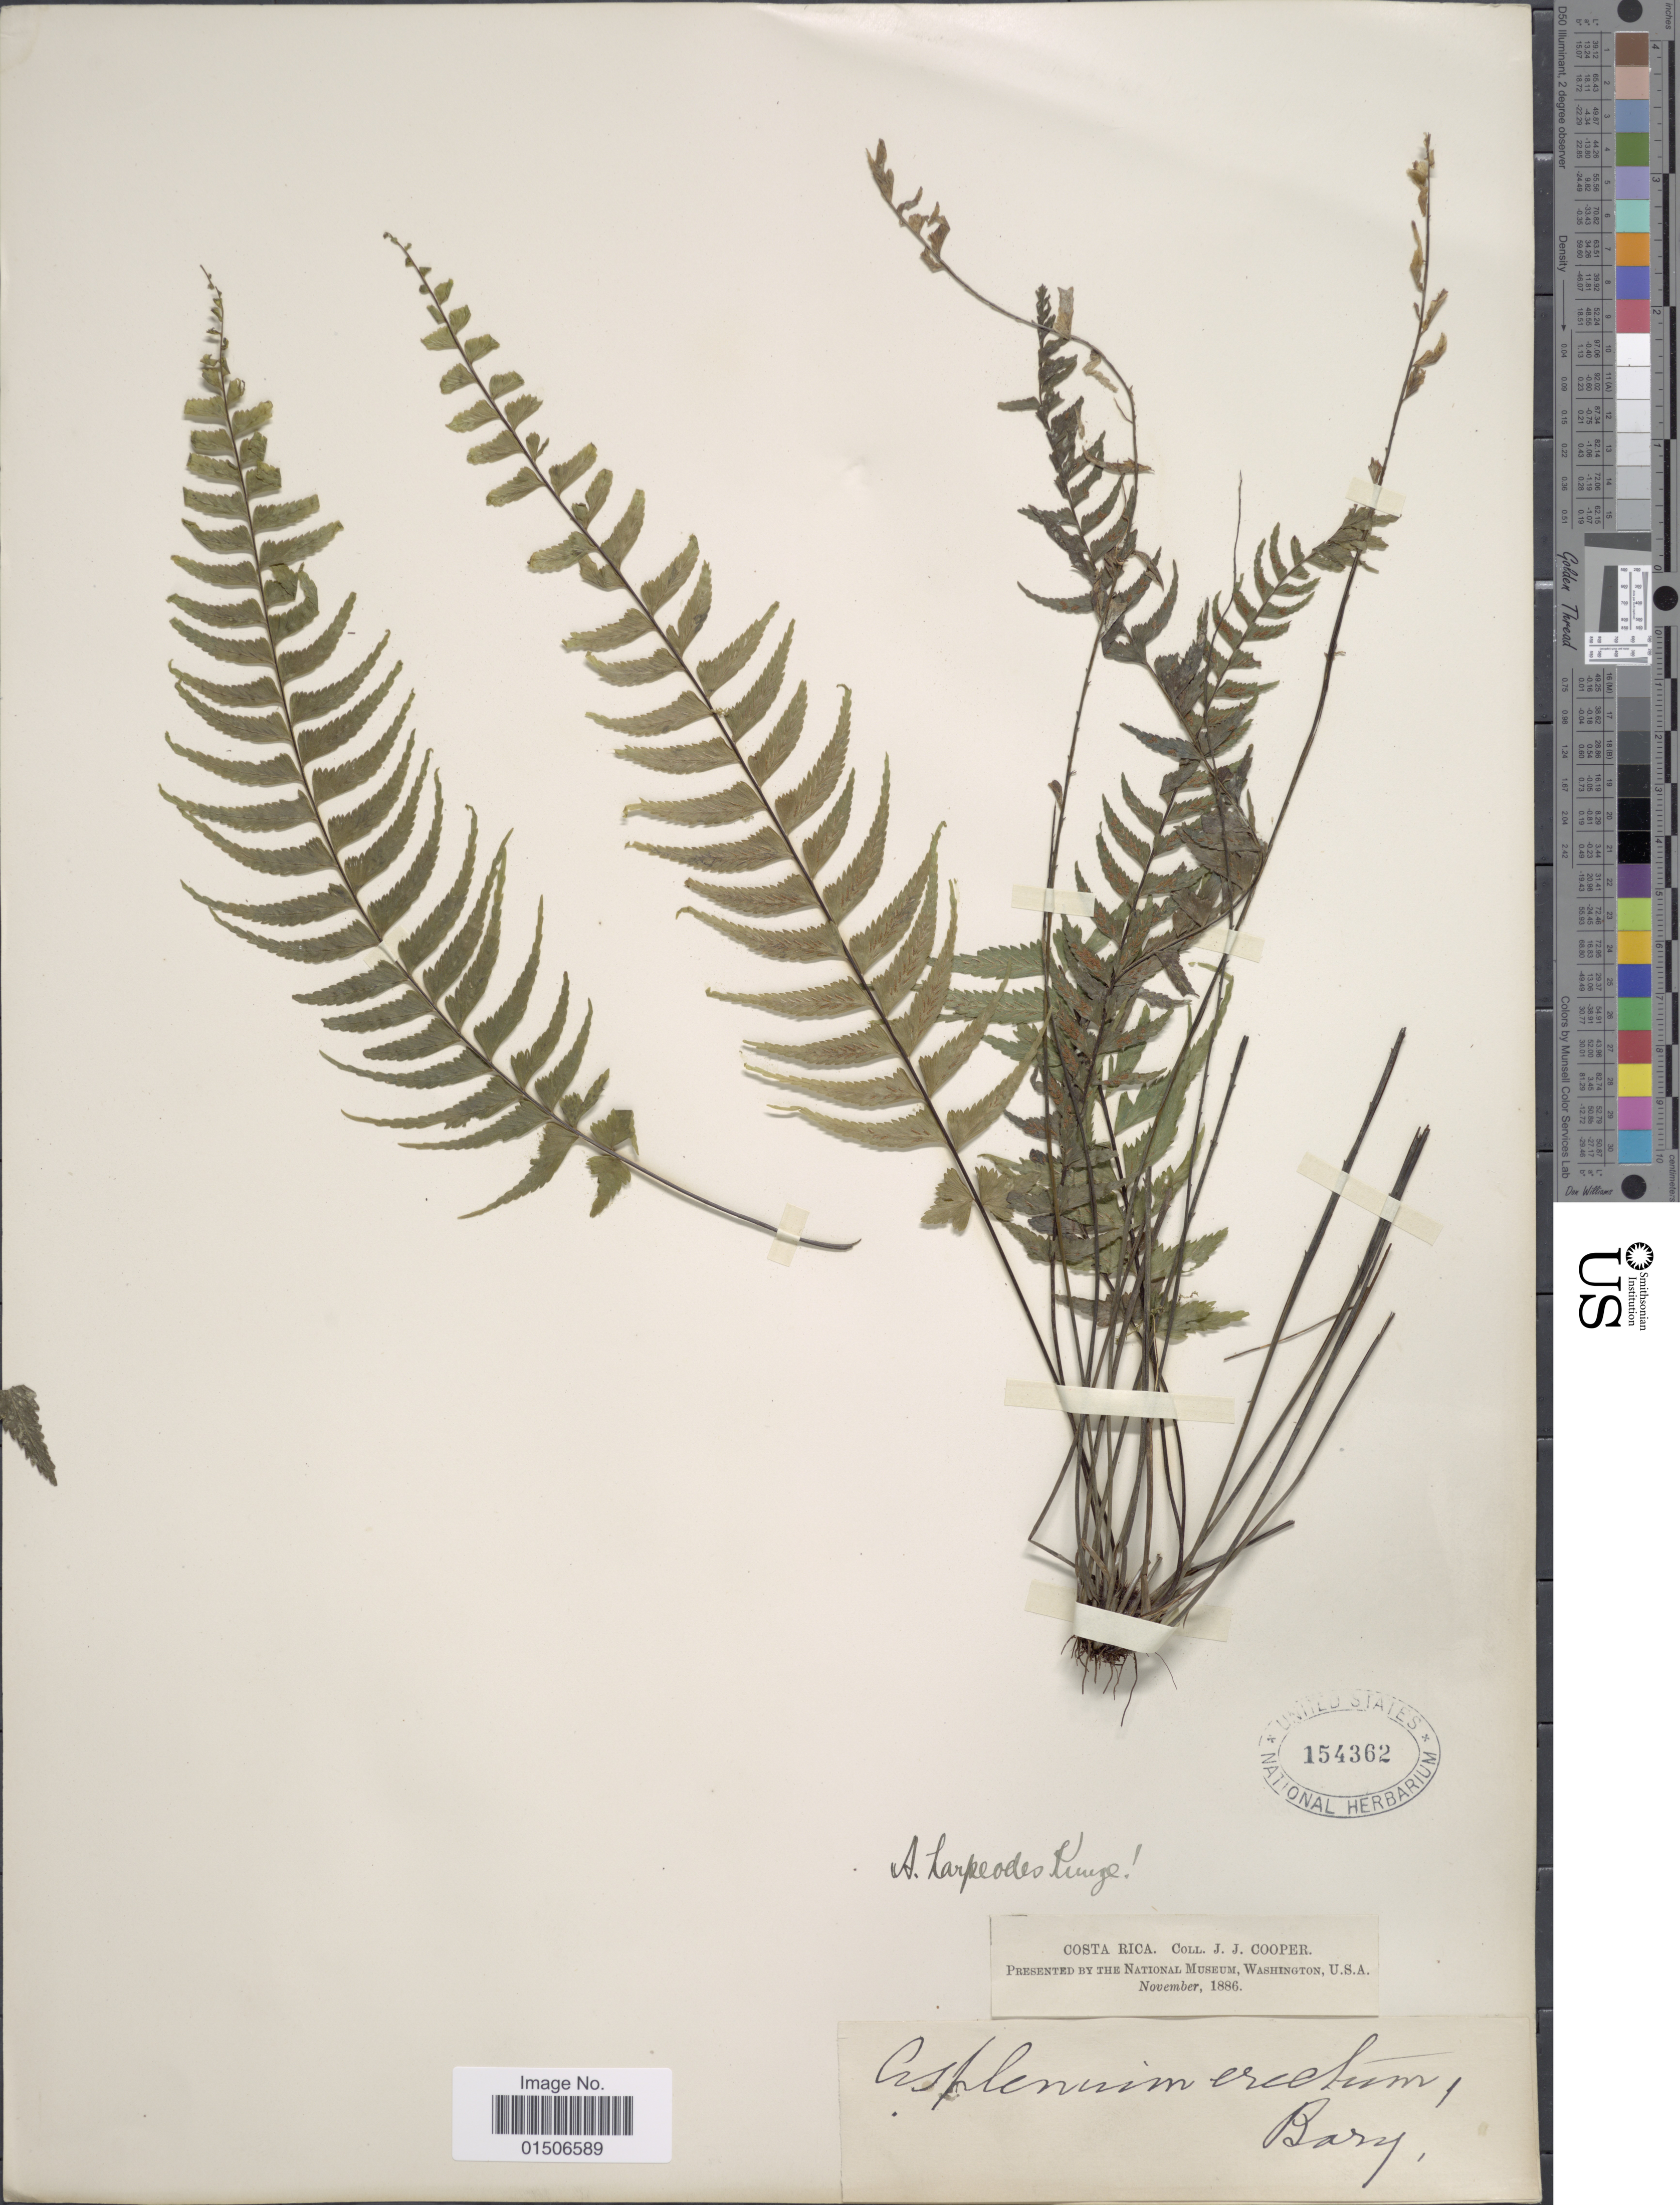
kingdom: Plantae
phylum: Tracheophyta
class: Polypodiopsida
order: Polypodiales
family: Aspleniaceae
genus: Asplenium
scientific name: Asplenium harpeodes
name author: Kunze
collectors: J. J. Cooper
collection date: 1886-11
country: Costa Rica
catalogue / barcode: US 154362